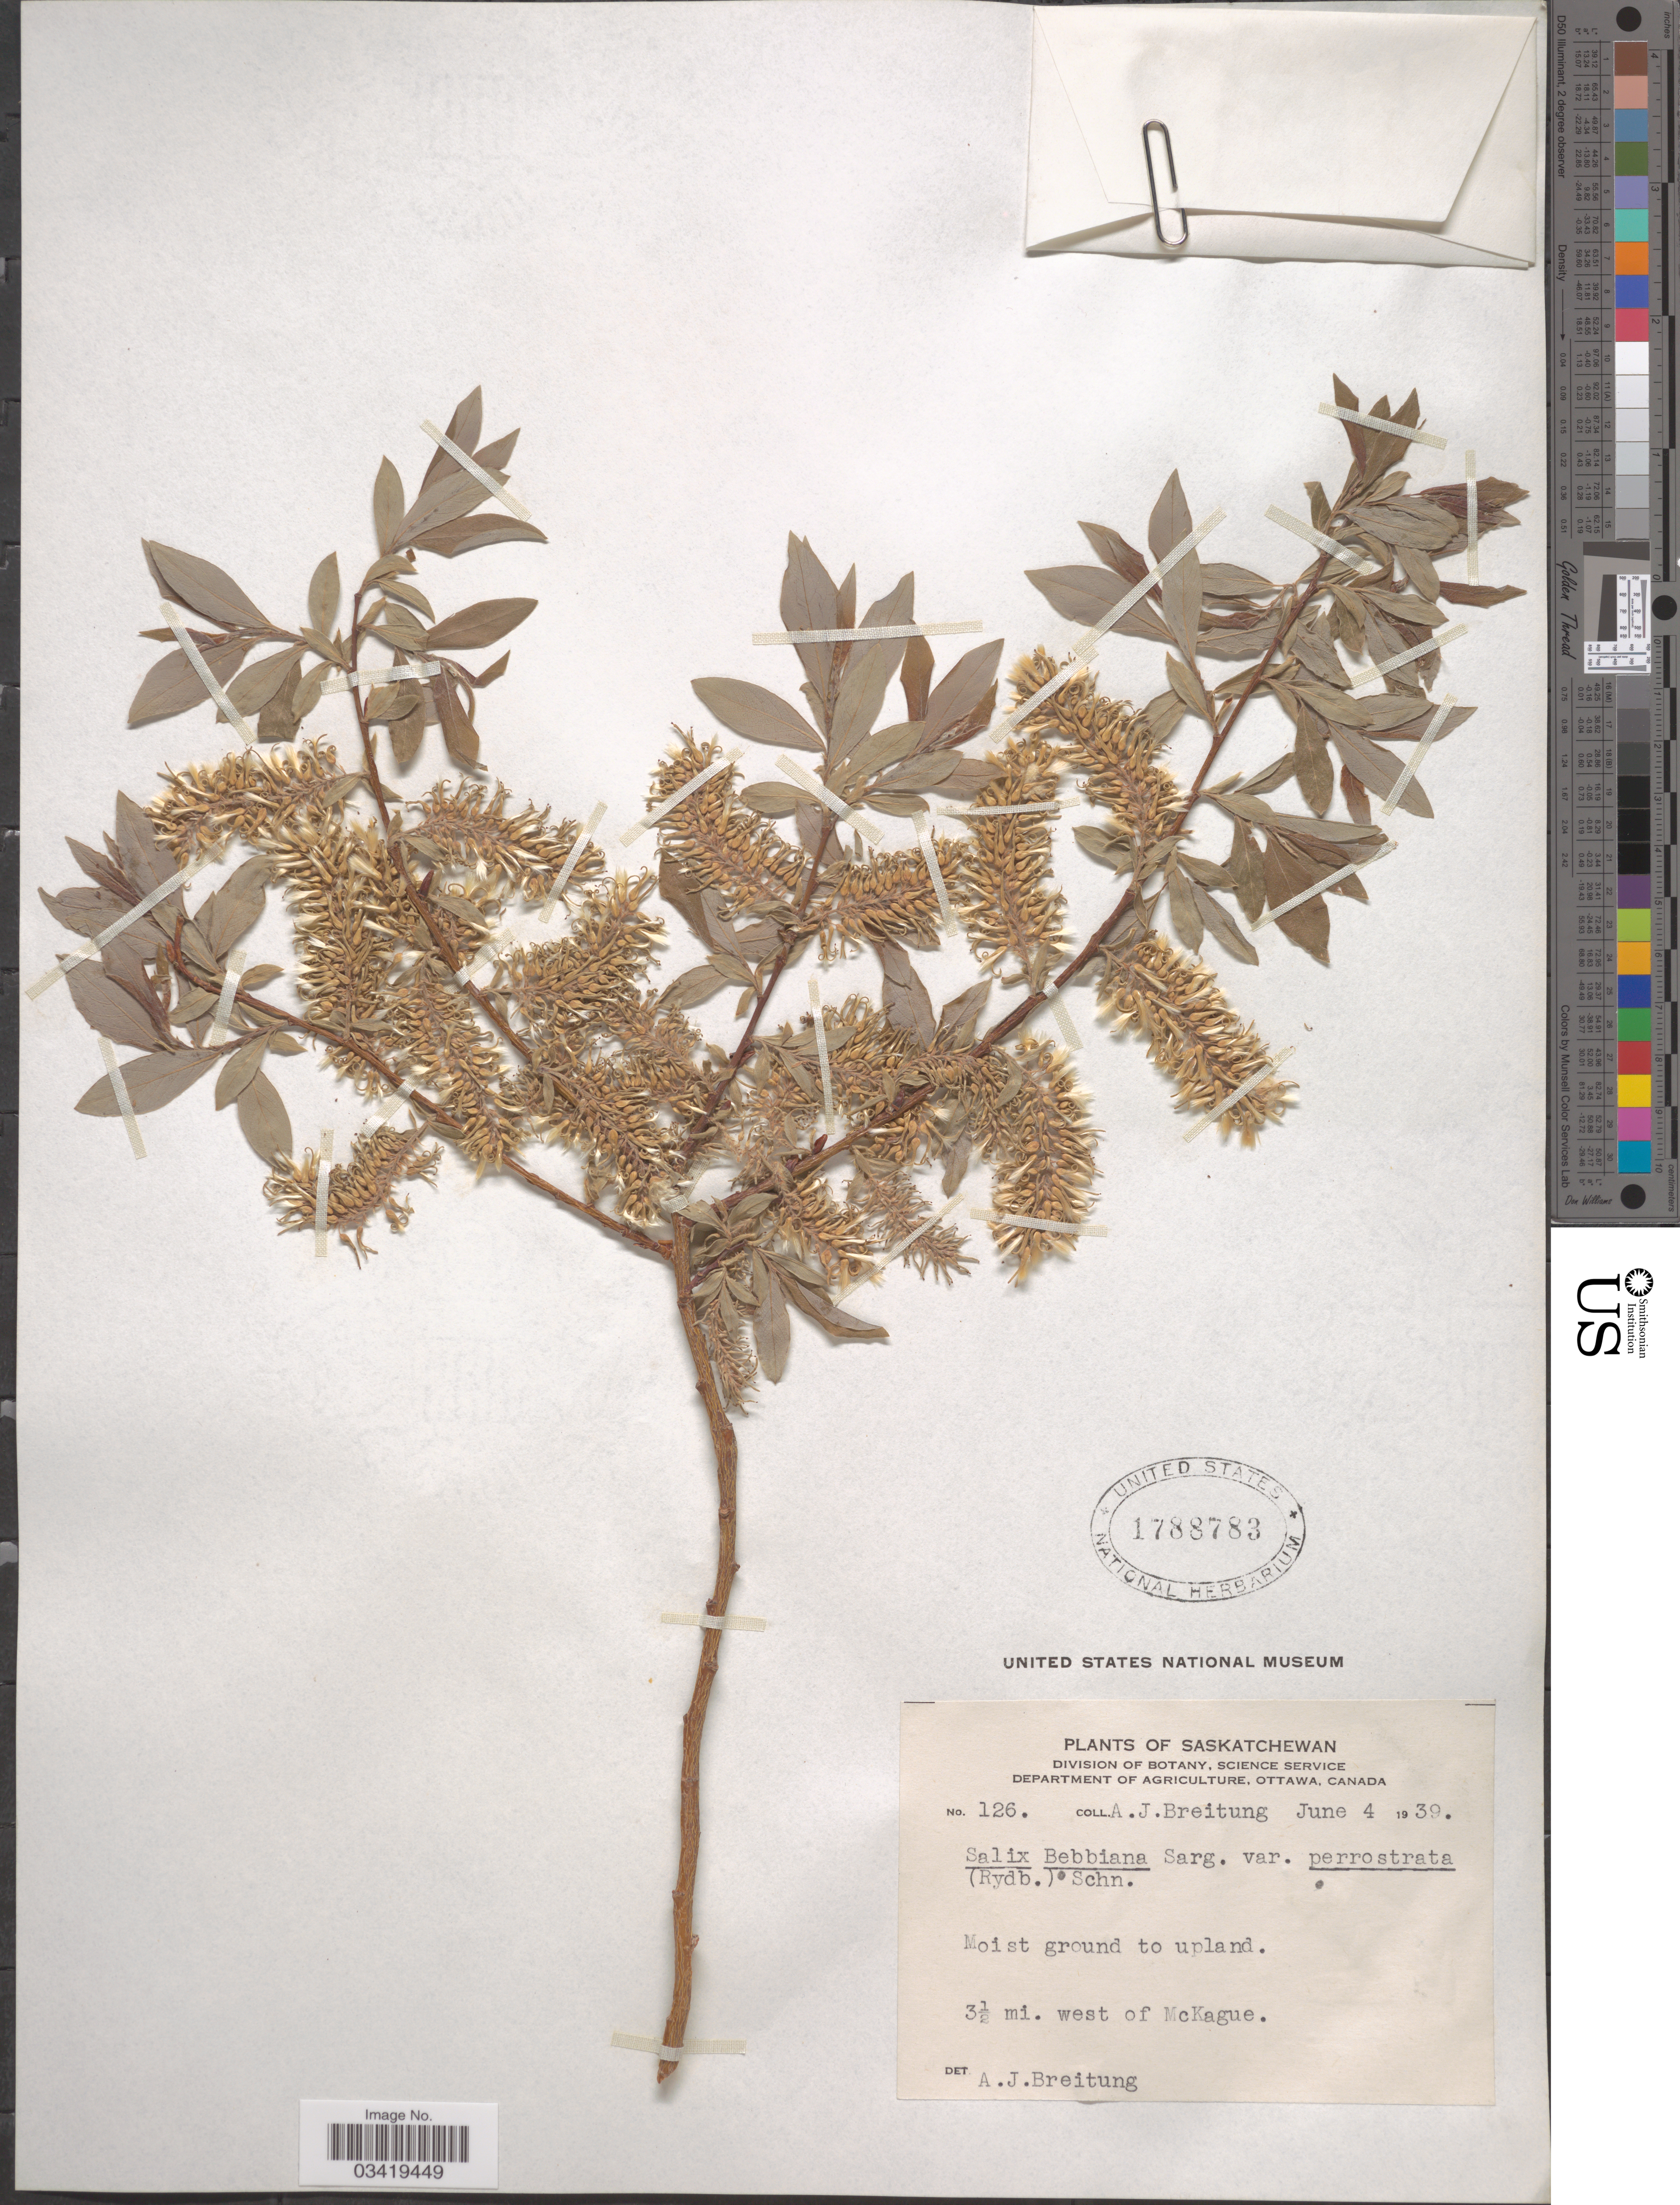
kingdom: Plantae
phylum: Tracheophyta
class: Magnoliopsida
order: Malpighiales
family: Salicaceae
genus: Salix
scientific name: Salix bebbiana var. perrostrata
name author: Sarg.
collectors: A. Breitung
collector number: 126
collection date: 1939-06-04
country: Canada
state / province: Saskatchewan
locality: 3½ mi. west of McKague.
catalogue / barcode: US 1788783